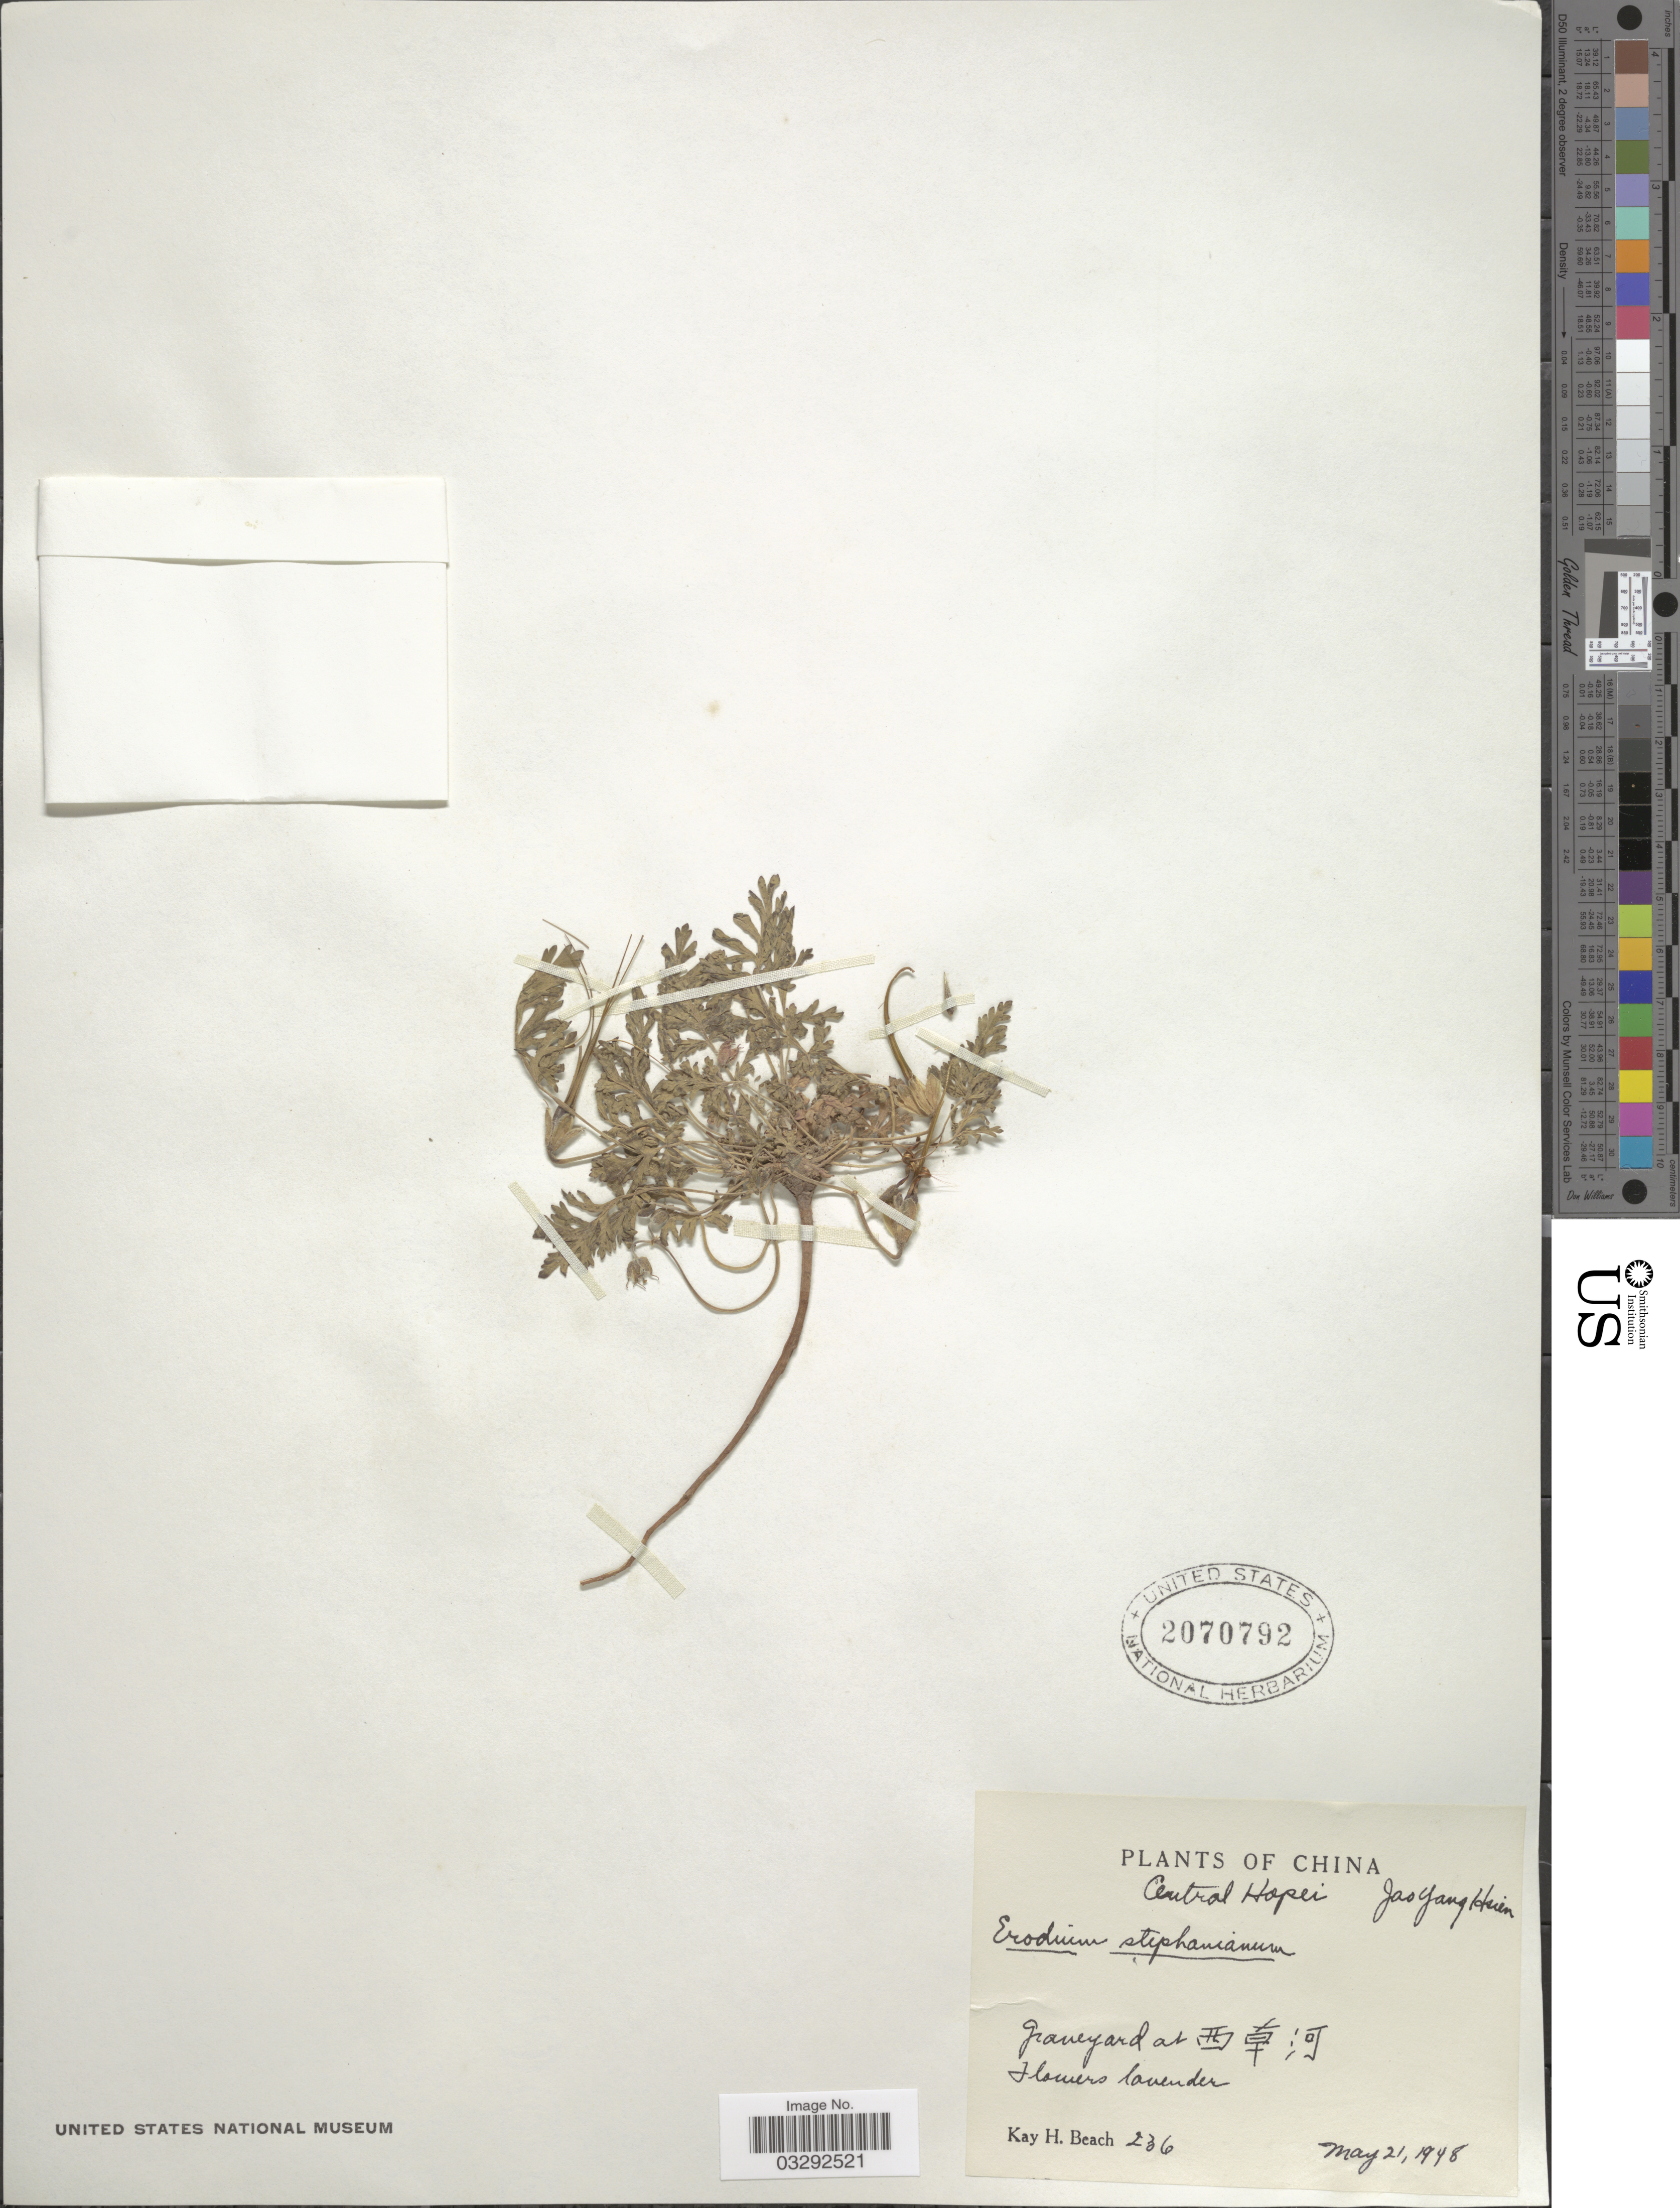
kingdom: Plantae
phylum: Tracheophyta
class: Magnoliopsida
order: Geraniales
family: Geraniaceae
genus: Erodium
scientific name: Erodium stephanianum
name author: Willd.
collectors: K. H. Beach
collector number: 236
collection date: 1948-05-21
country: China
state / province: Hebei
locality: Central Hopei. Jao Yang Hsien. Graveyard at X.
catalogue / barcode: US 2070792